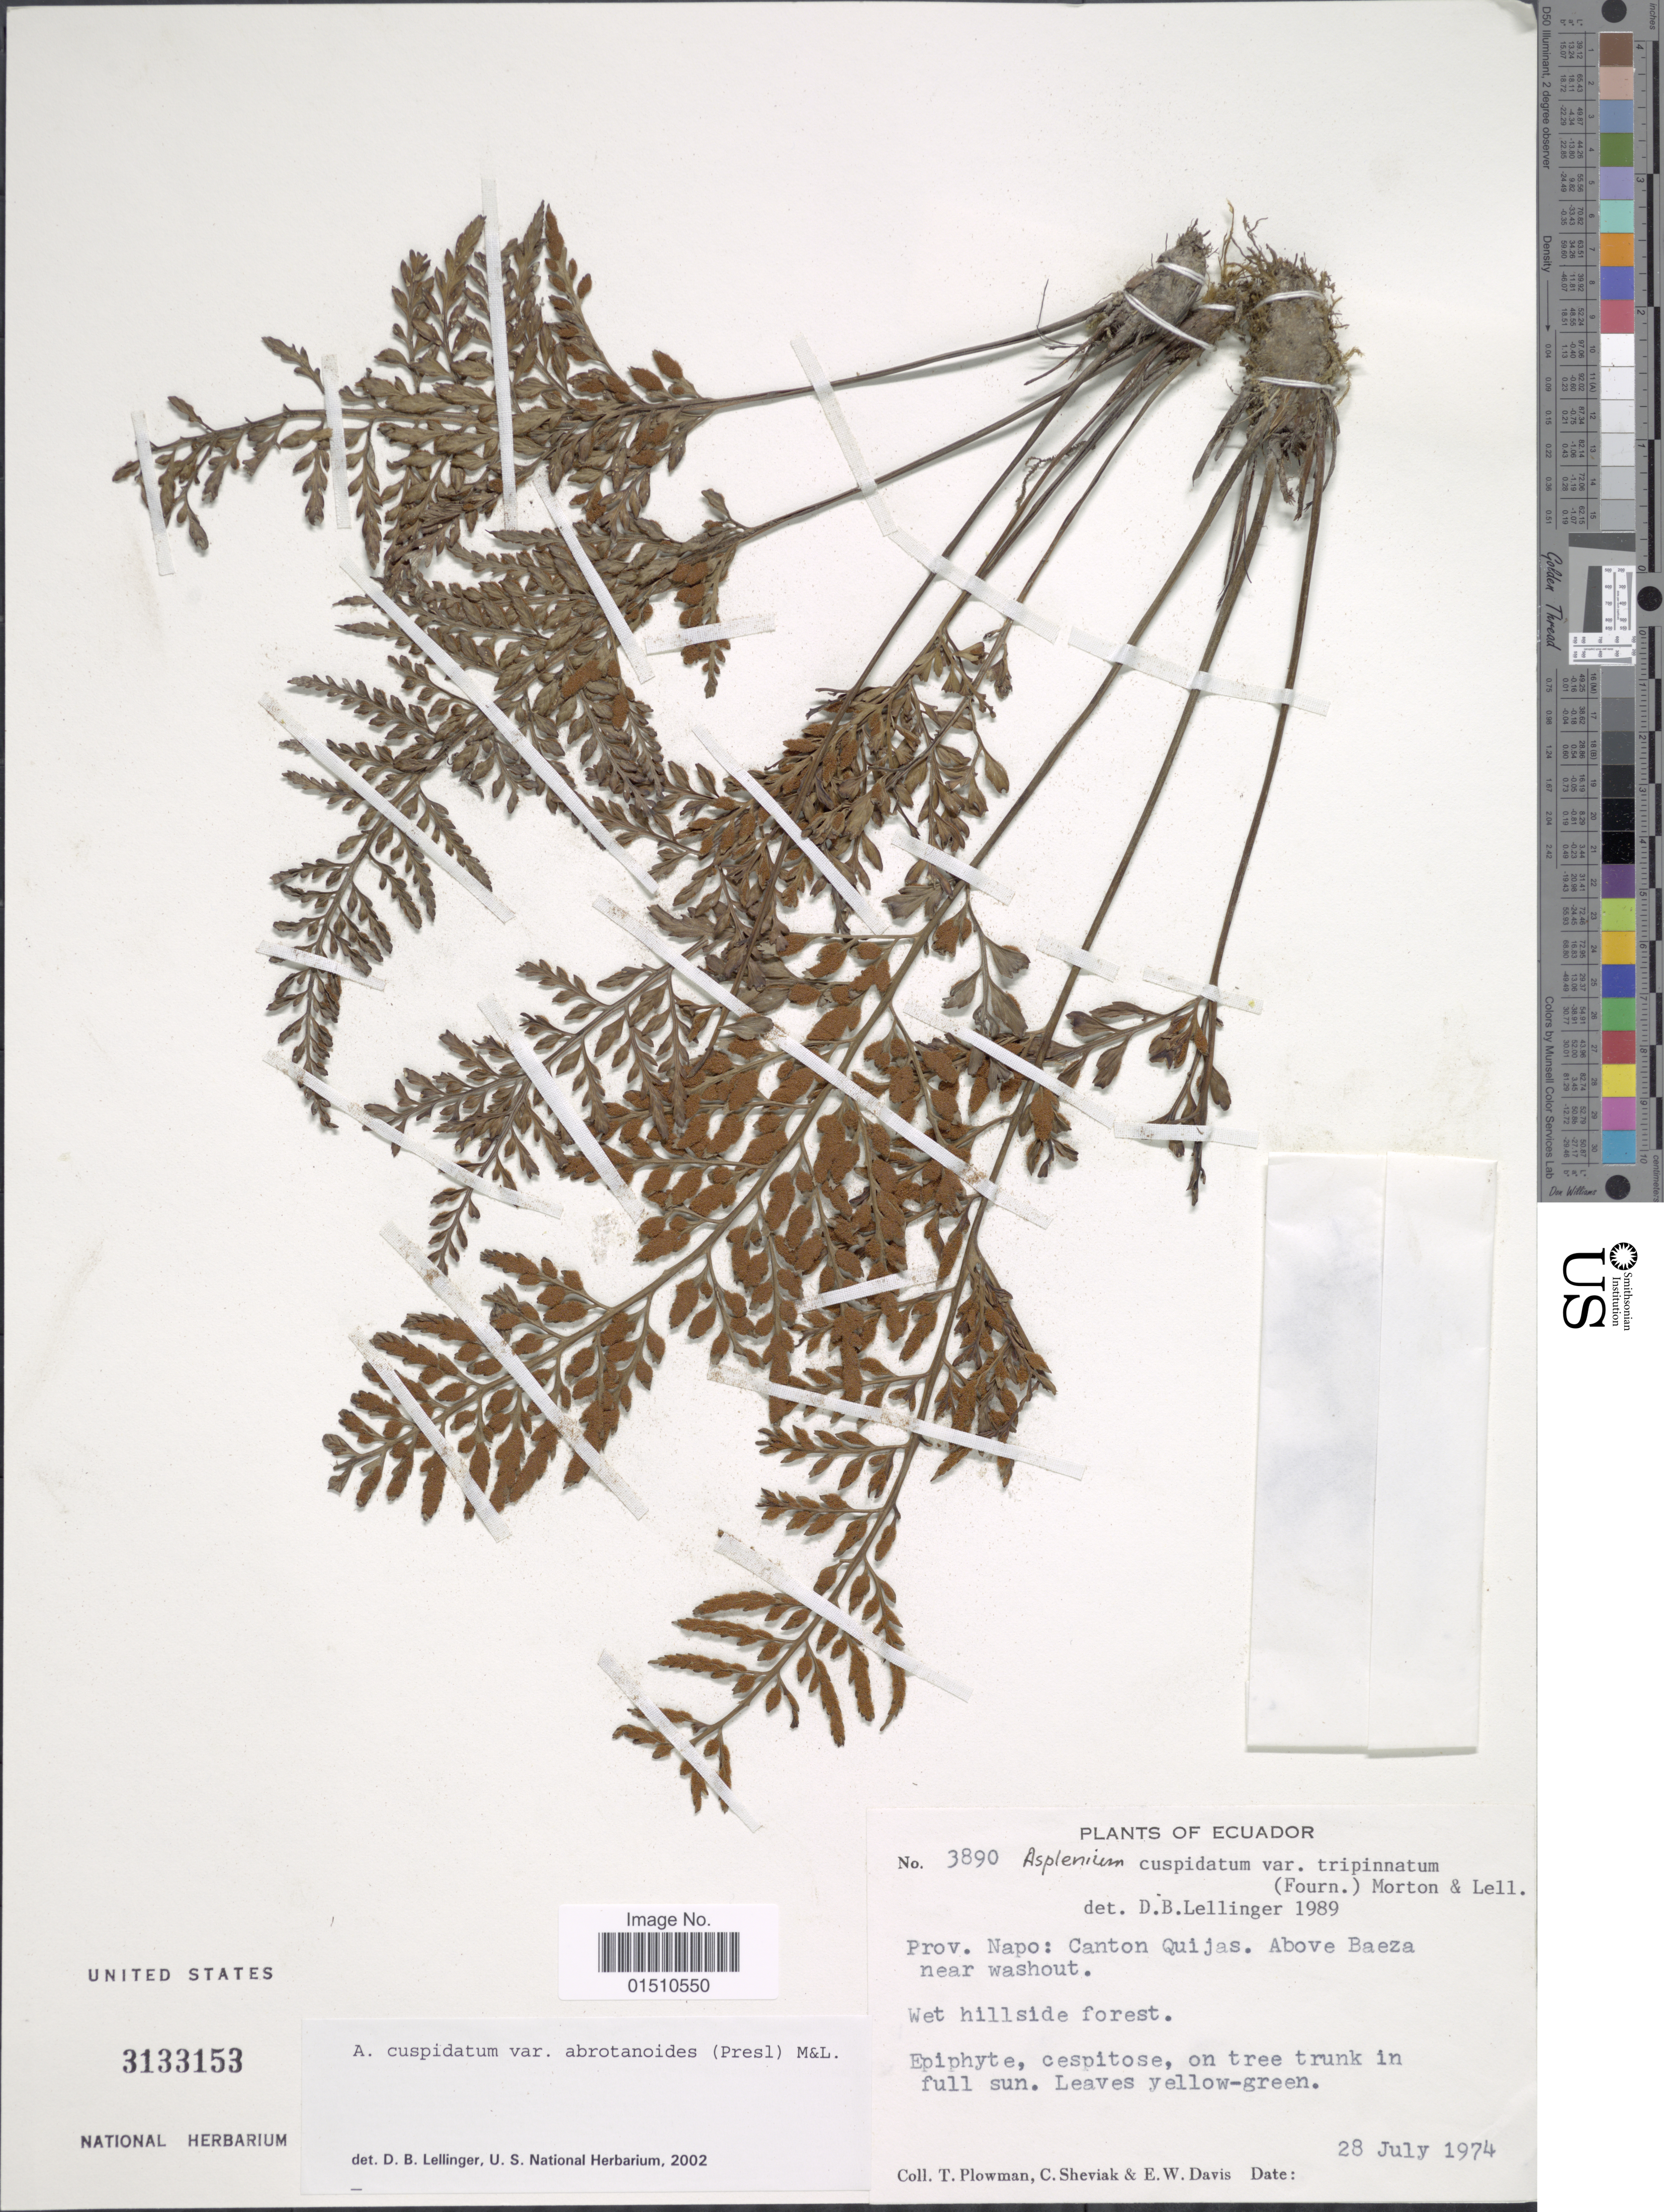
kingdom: Plantae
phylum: Tracheophyta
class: Polypodiopsida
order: Polypodiales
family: Aspleniaceae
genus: Asplenium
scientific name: Asplenium cuspidatum var. abrotanoides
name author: (C. Presl) C.V. Morton & Lellinger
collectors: T. Plowman, C. J. Sheviak & E. W. Davis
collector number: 3890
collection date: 1974-07-28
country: Ecuador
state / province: Napo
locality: Ecuador, Prov. Napo: Canton Quijas, above Baeza near washout.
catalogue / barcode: US 3133153